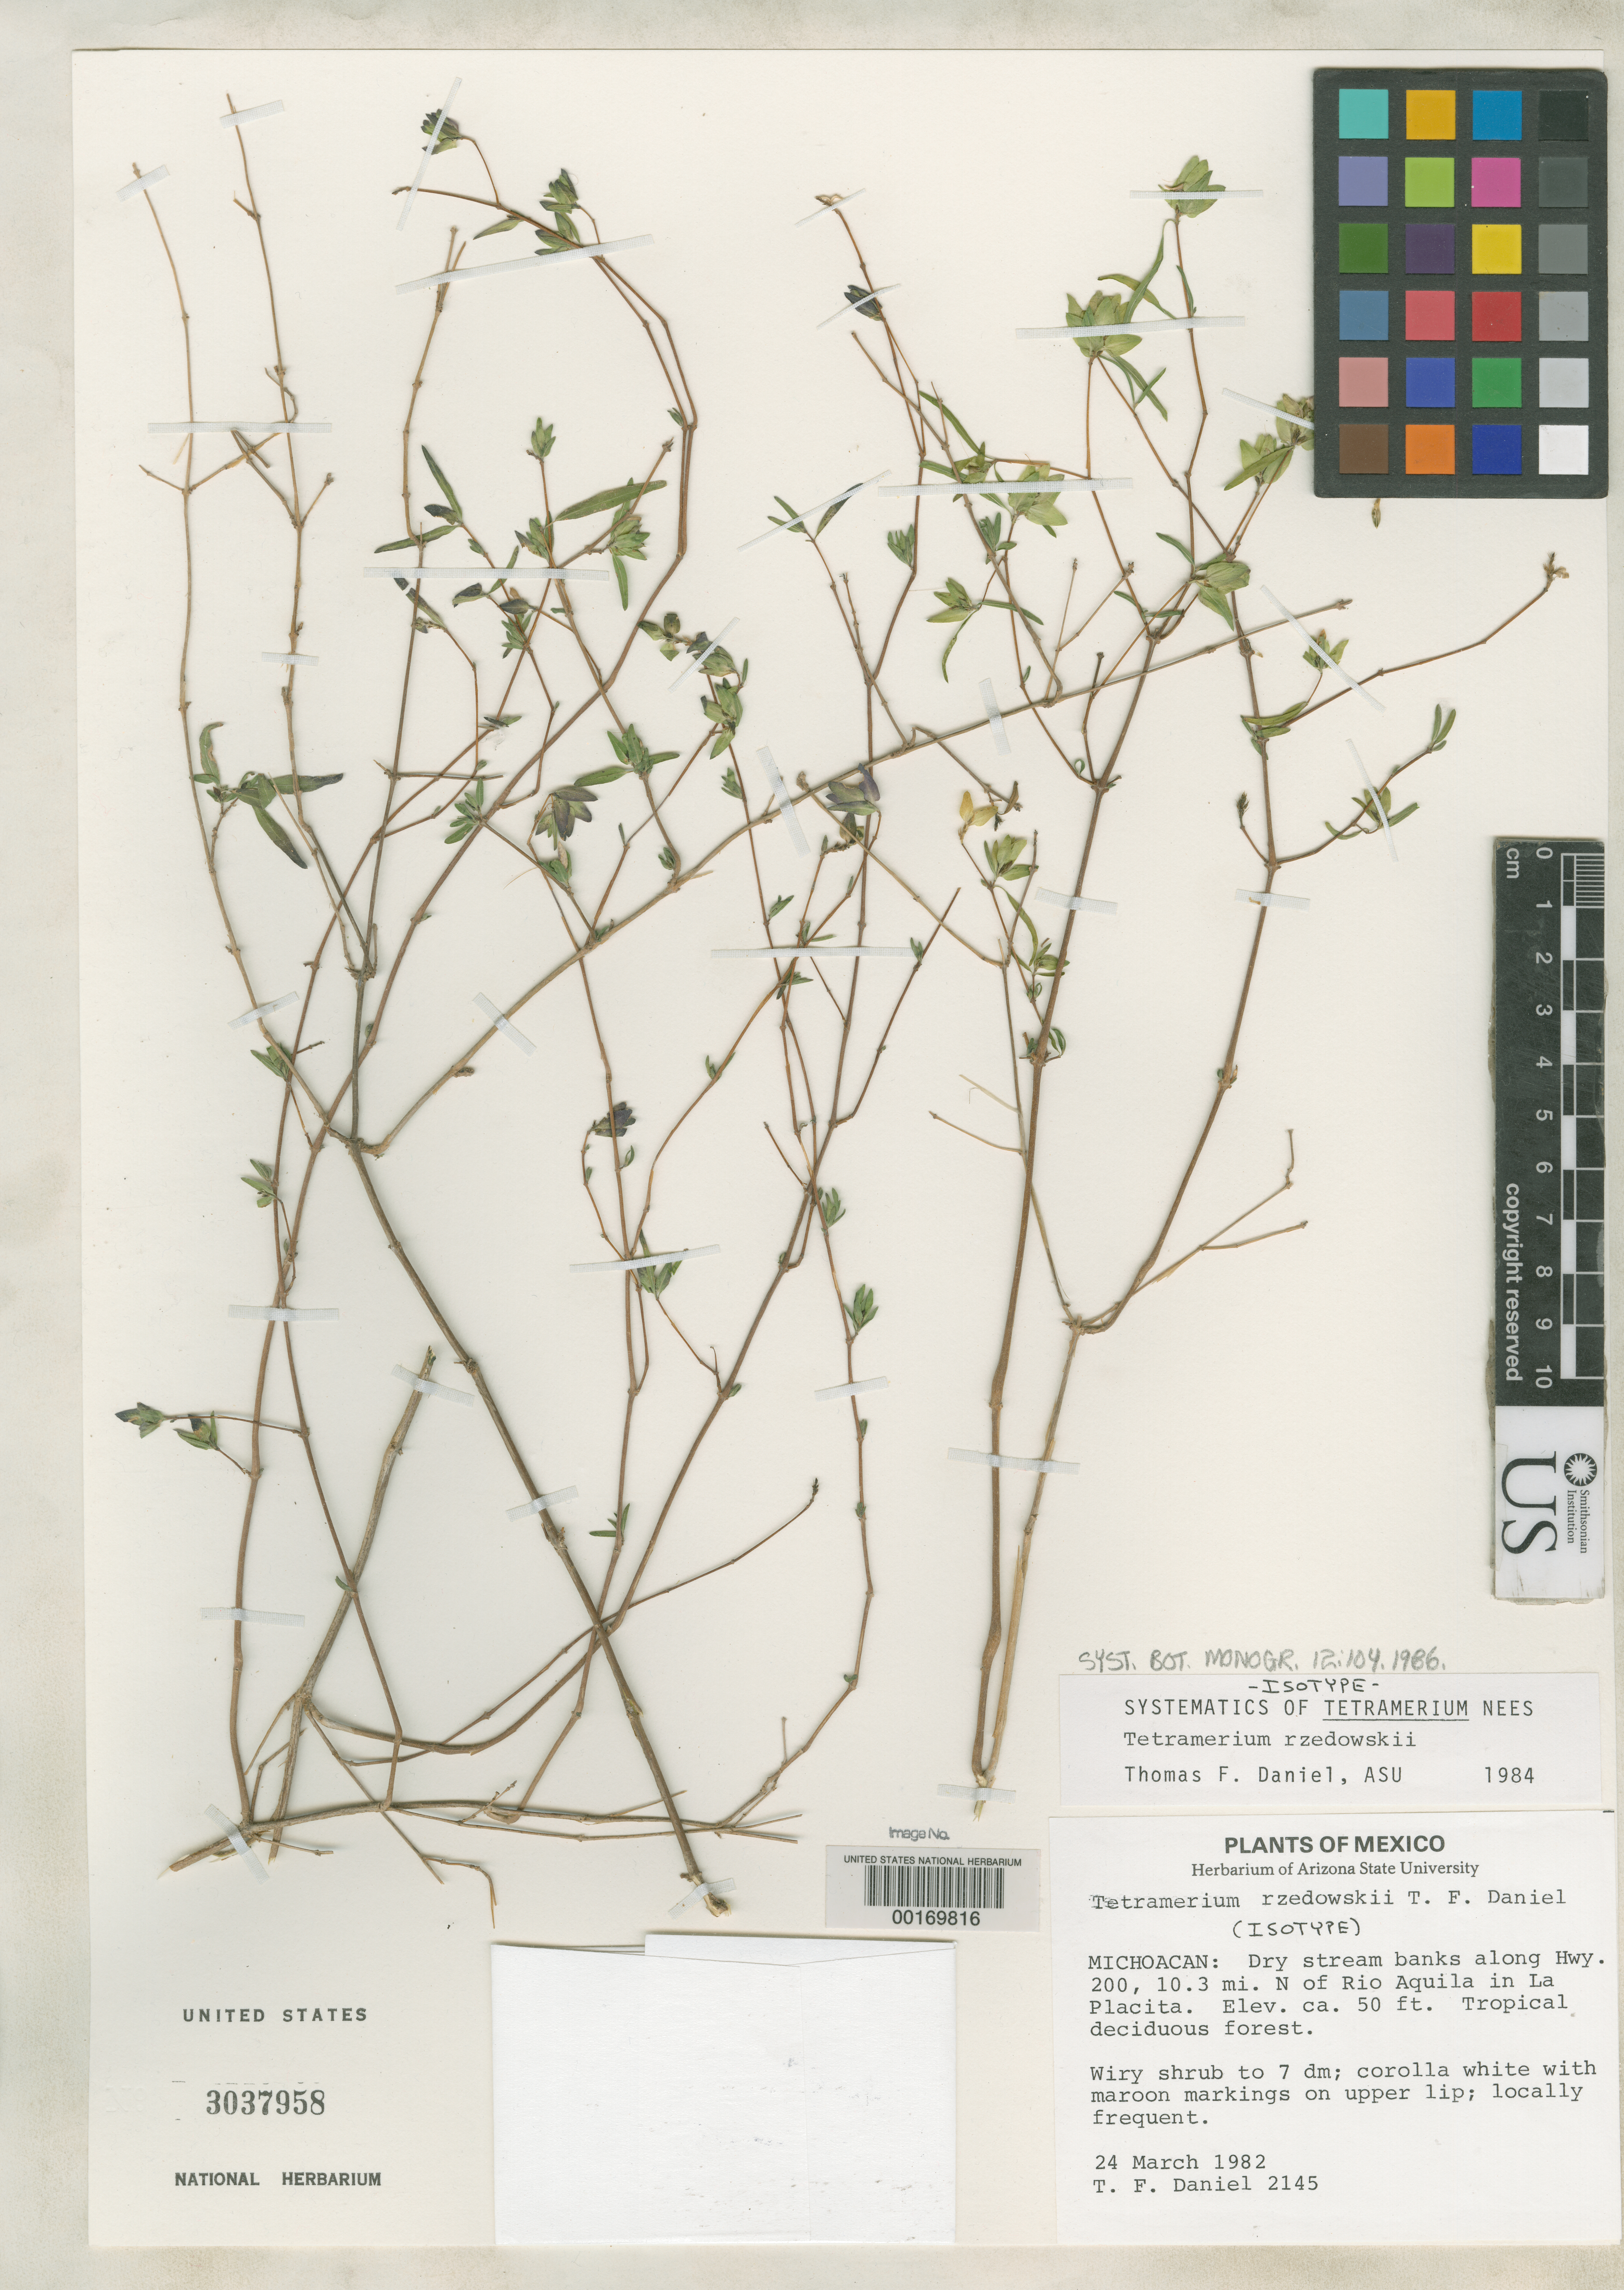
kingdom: Plantae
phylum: Tracheophyta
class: Magnoliopsida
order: Lamiales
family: Acanthaceae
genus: Tetramerium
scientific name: Tetramerium rzedowskii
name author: T.F. Daniel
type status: Isotype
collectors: T. F. Daniel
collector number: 2145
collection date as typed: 24 Mar 1982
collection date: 1982-03-24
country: Mexico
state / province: Michoacán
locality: Dry stream banks along highway 200, 10.3 km N of Rio Aquila in La Placita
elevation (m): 15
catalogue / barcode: US 3037958